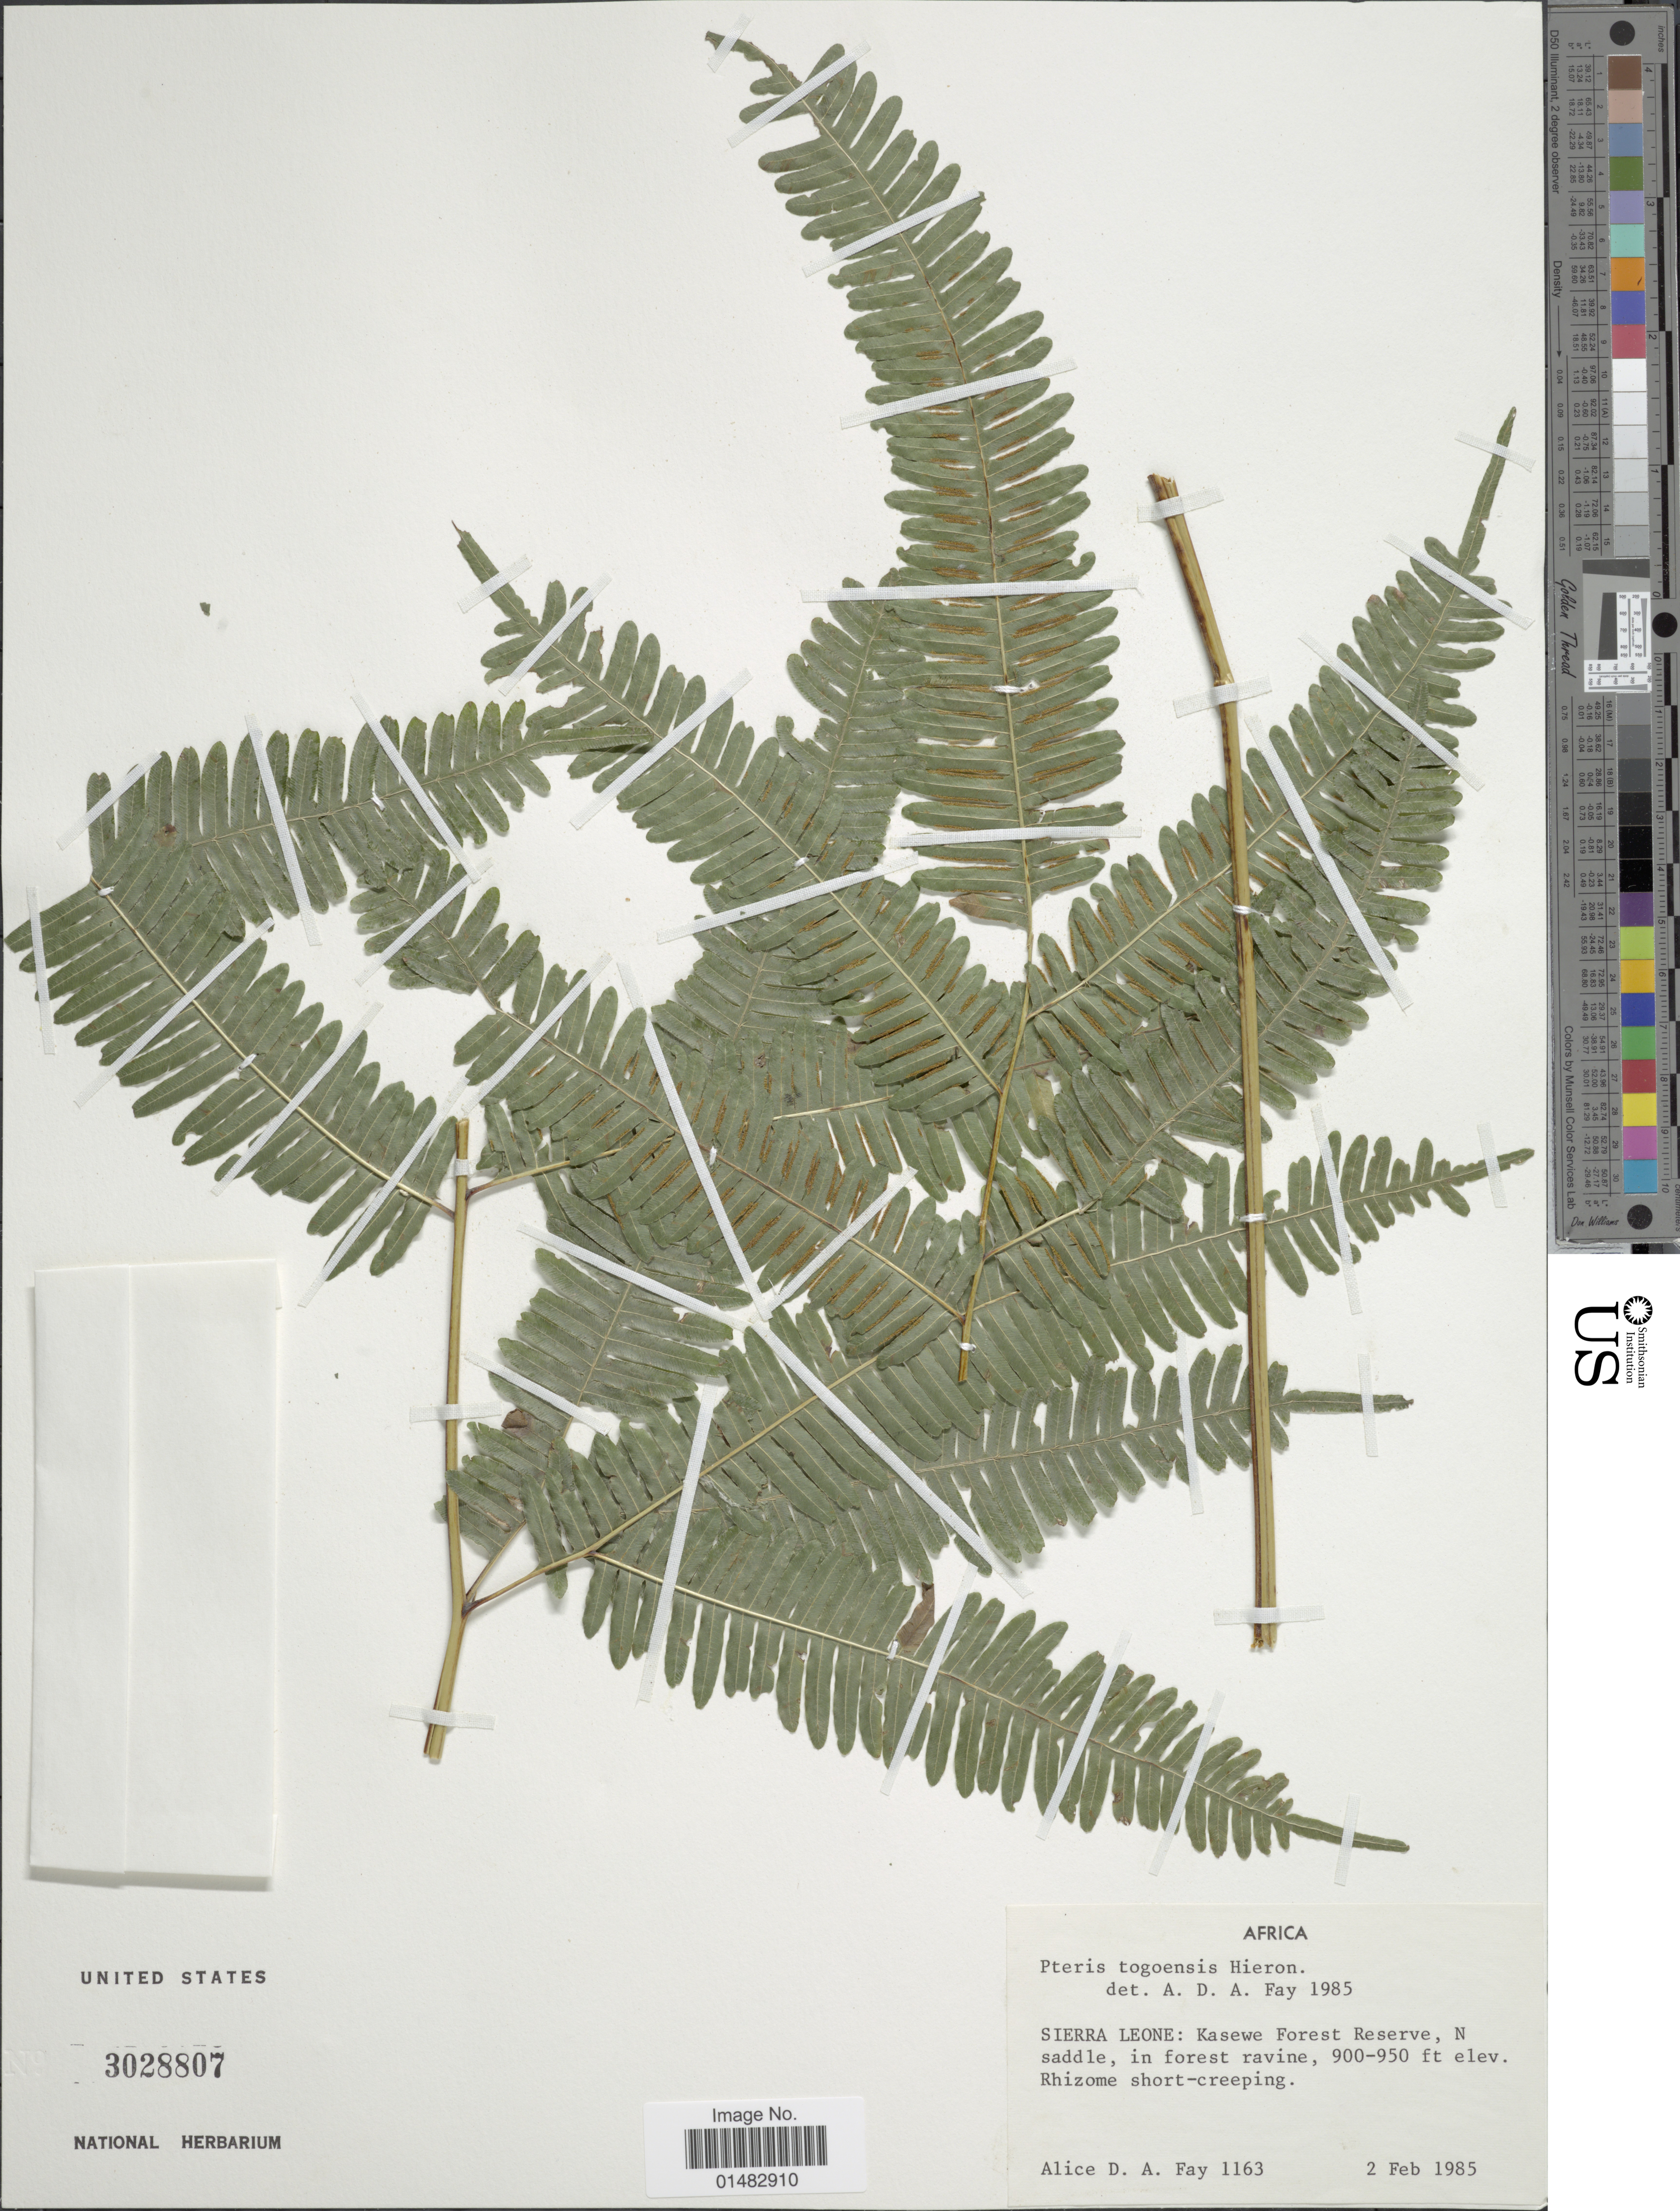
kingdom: Plantae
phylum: Tracheophyta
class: Polypodiopsida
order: Polypodiales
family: Pteridaceae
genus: Pteris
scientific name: Pteris togoensis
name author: Hieron.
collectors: A. Fay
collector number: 1163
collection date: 1985-02-02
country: Sierra Leone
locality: Kasewe Forest Reserve, N saddle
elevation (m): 274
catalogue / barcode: US 3028807